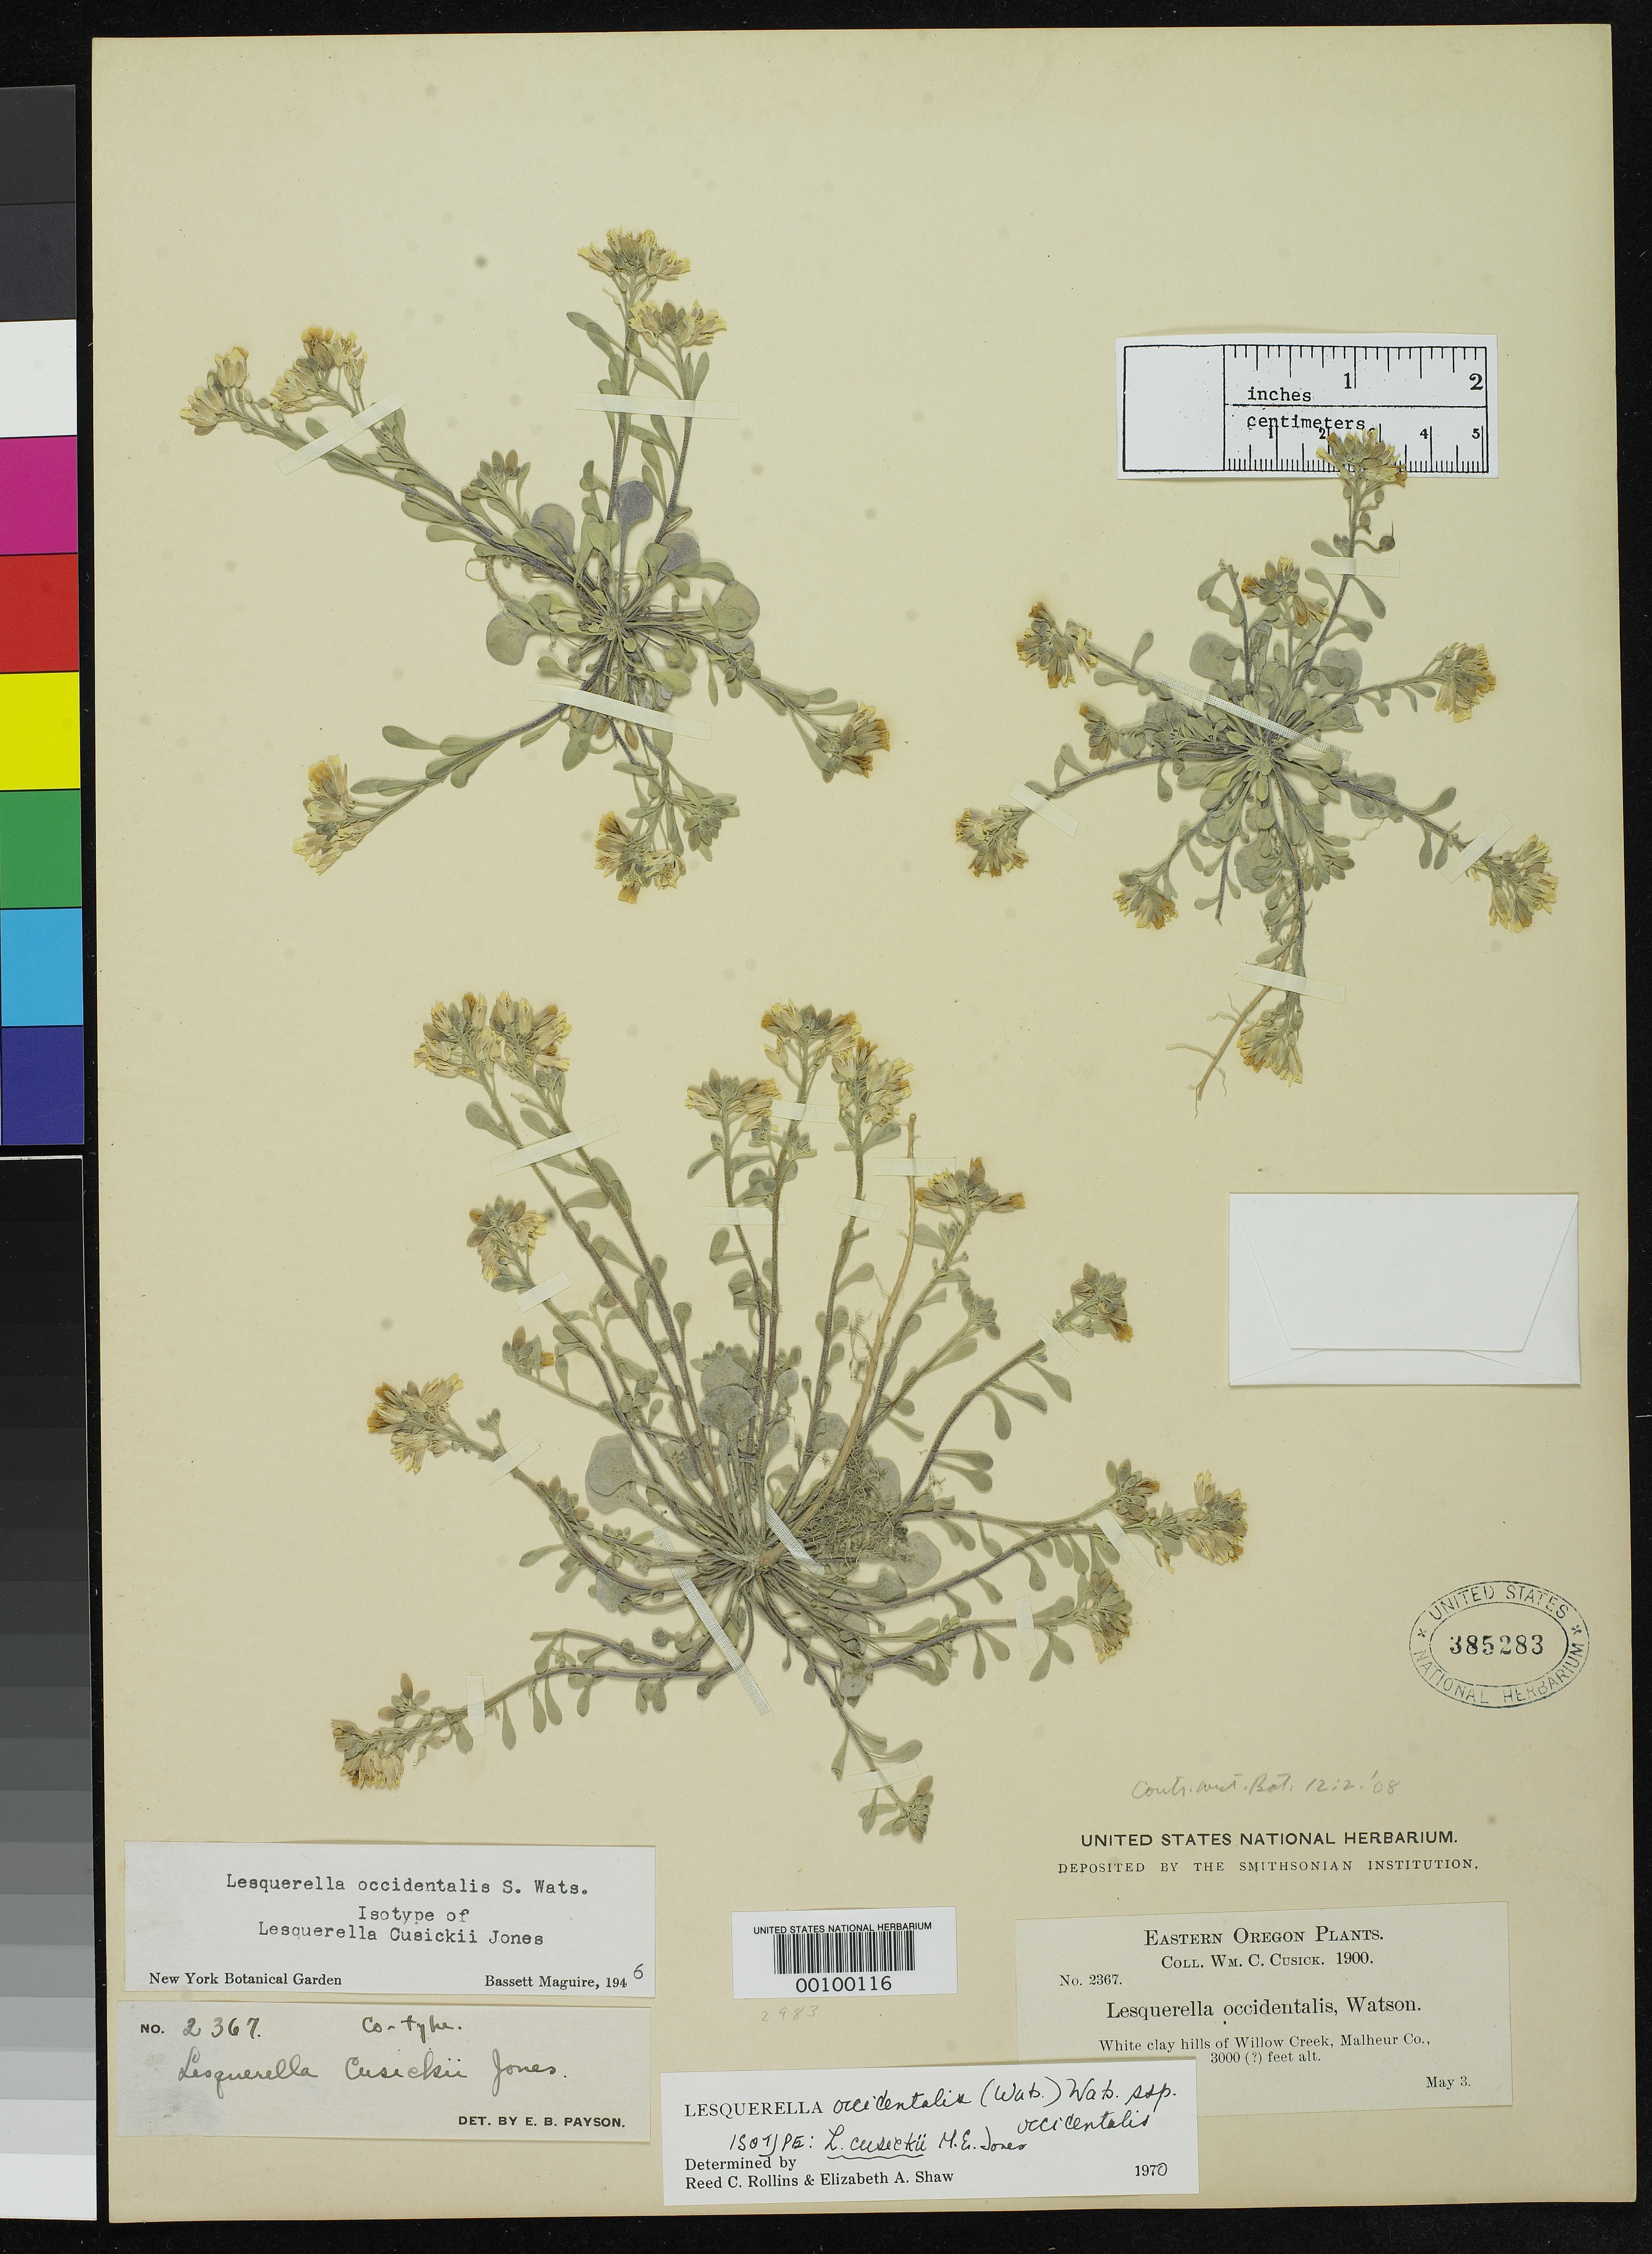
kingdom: Plantae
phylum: Tracheophyta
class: Magnoliopsida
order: Brassicales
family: Brassicaceae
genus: Lesquerella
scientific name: Lesquerella cusickii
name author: M.E. Jones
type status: Isotype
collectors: W. C. Cusick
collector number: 2367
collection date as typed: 03 May 1900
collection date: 1900-05-03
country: United States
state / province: Oregon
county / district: Malheur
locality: Willow Creek.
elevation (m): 914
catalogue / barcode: US 385282